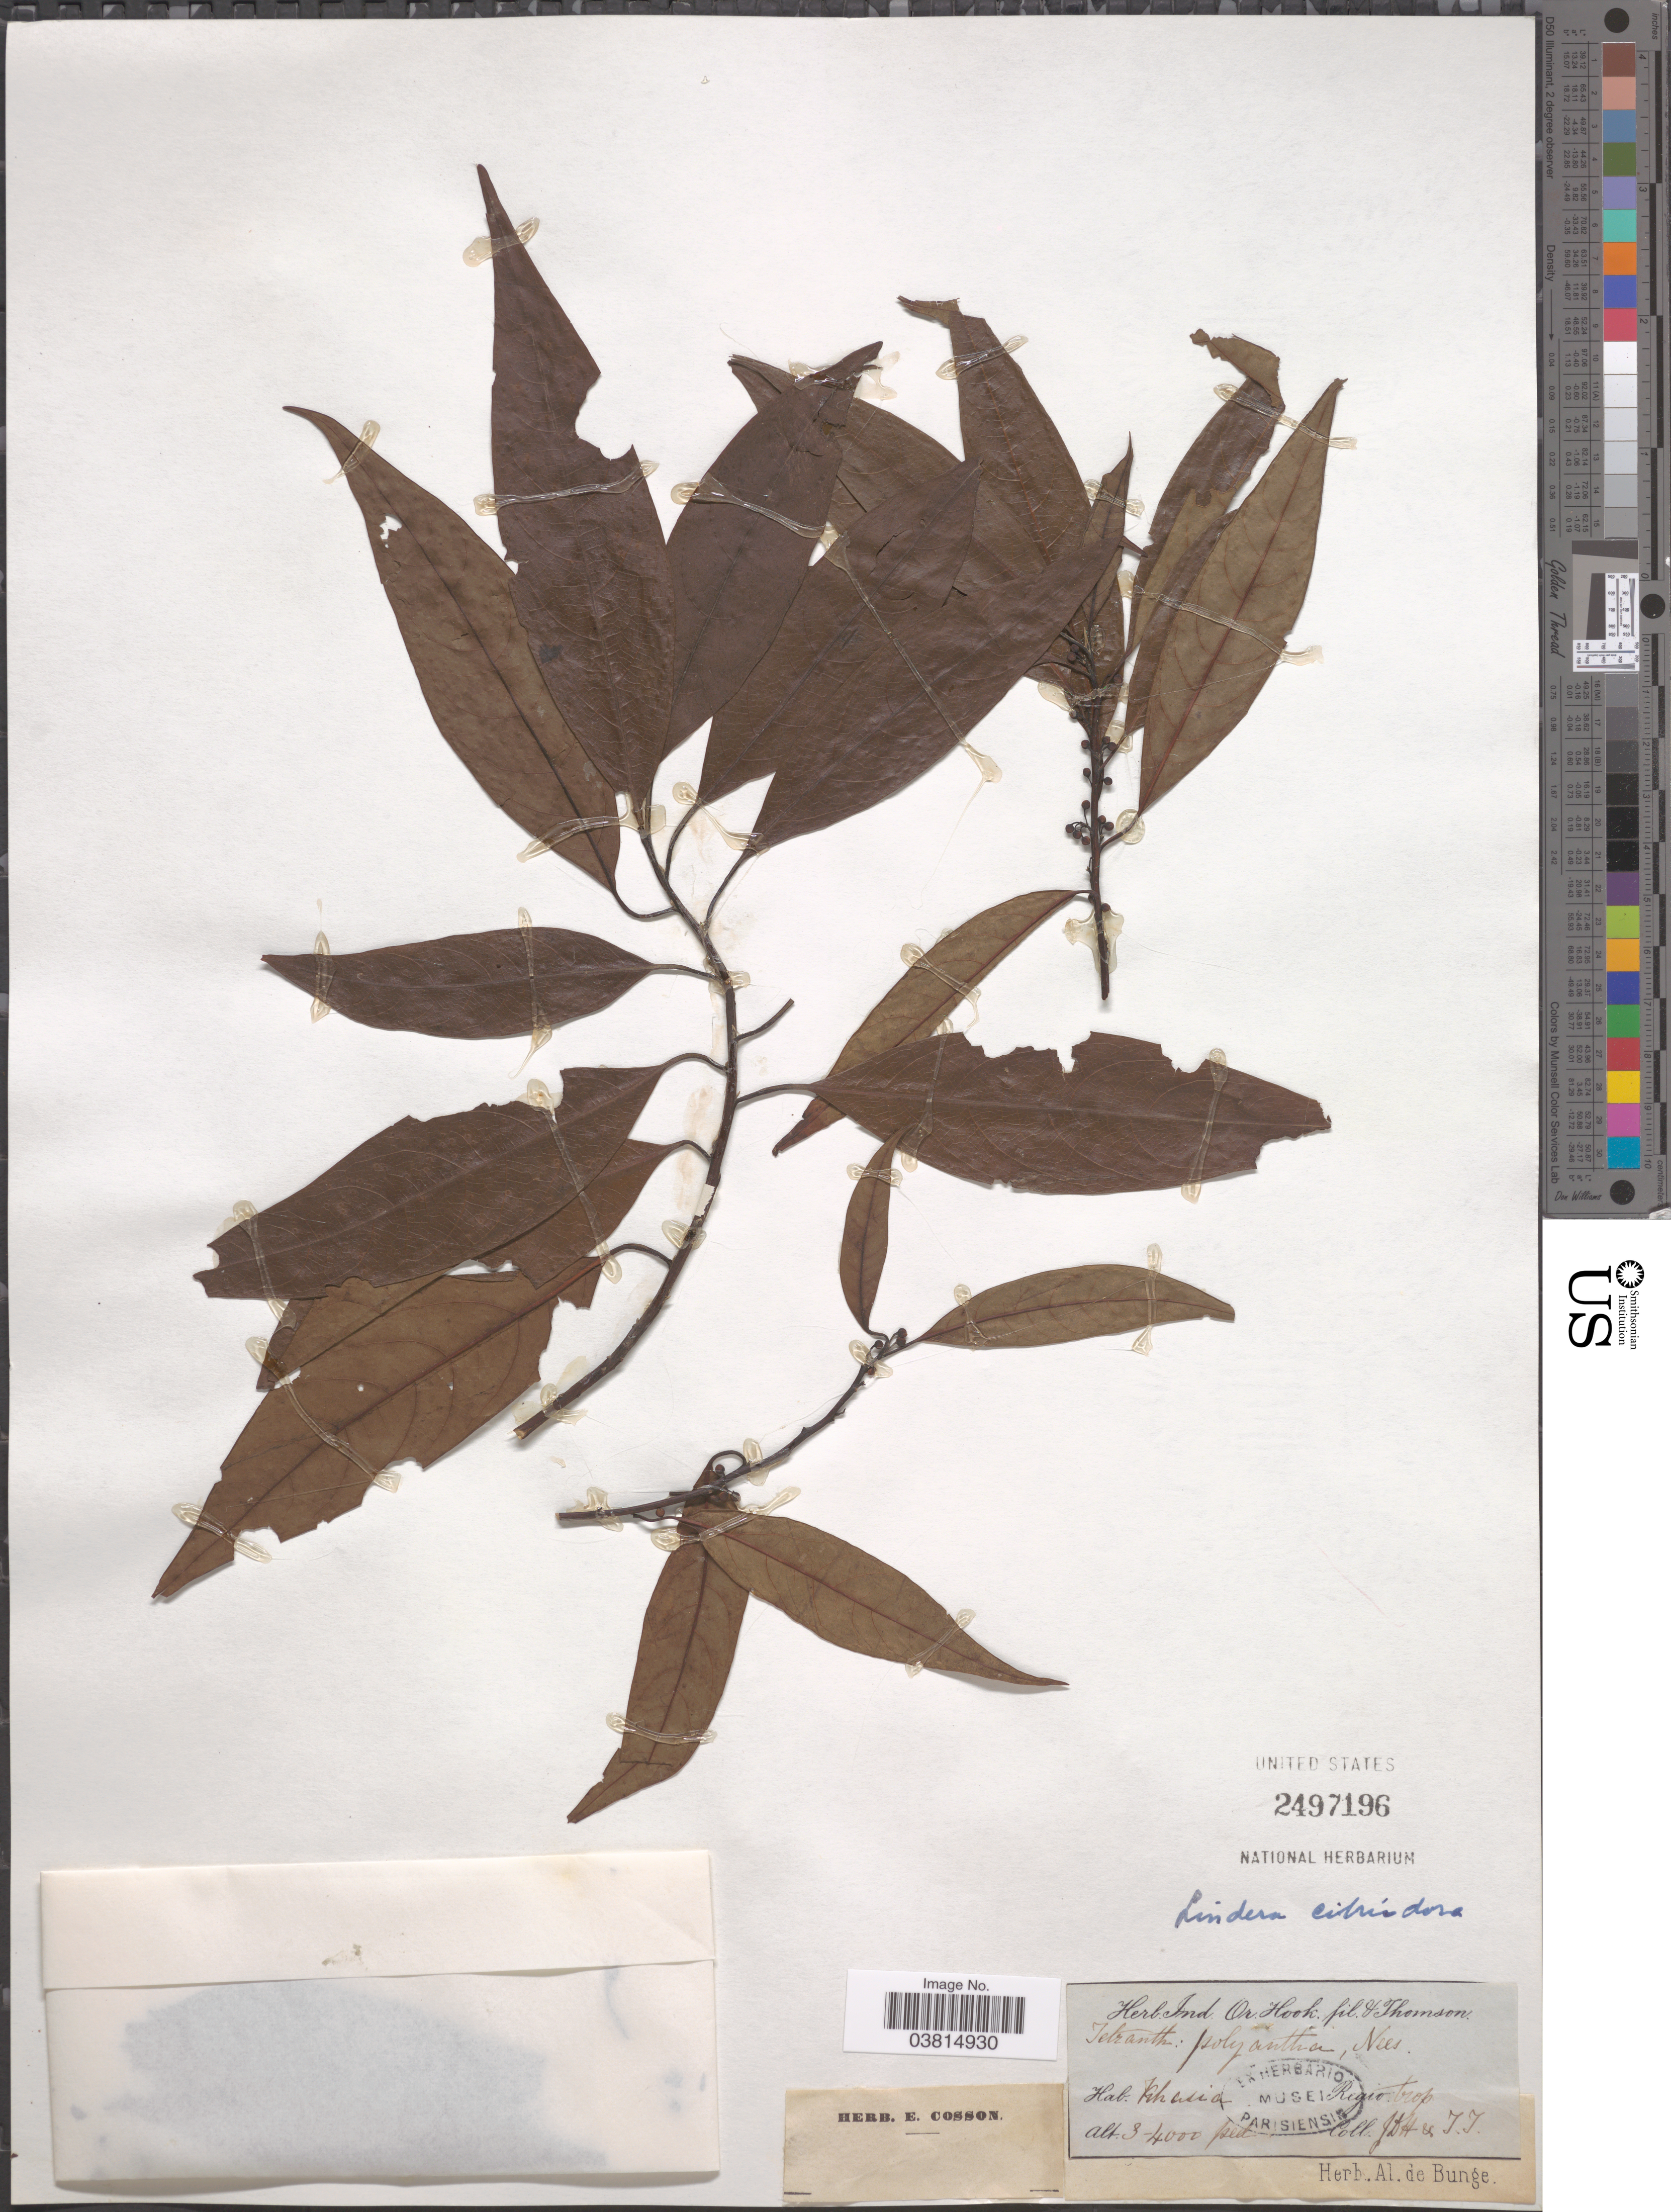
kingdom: Plantae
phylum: Tracheophyta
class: Magnoliopsida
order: Laurales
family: Lauraceae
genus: Lindera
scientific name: Lindera citrata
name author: Koidz.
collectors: J. D. Hooker & T. Thomson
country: India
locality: Khasia. Regio: trop.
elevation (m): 914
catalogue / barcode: US 2497196